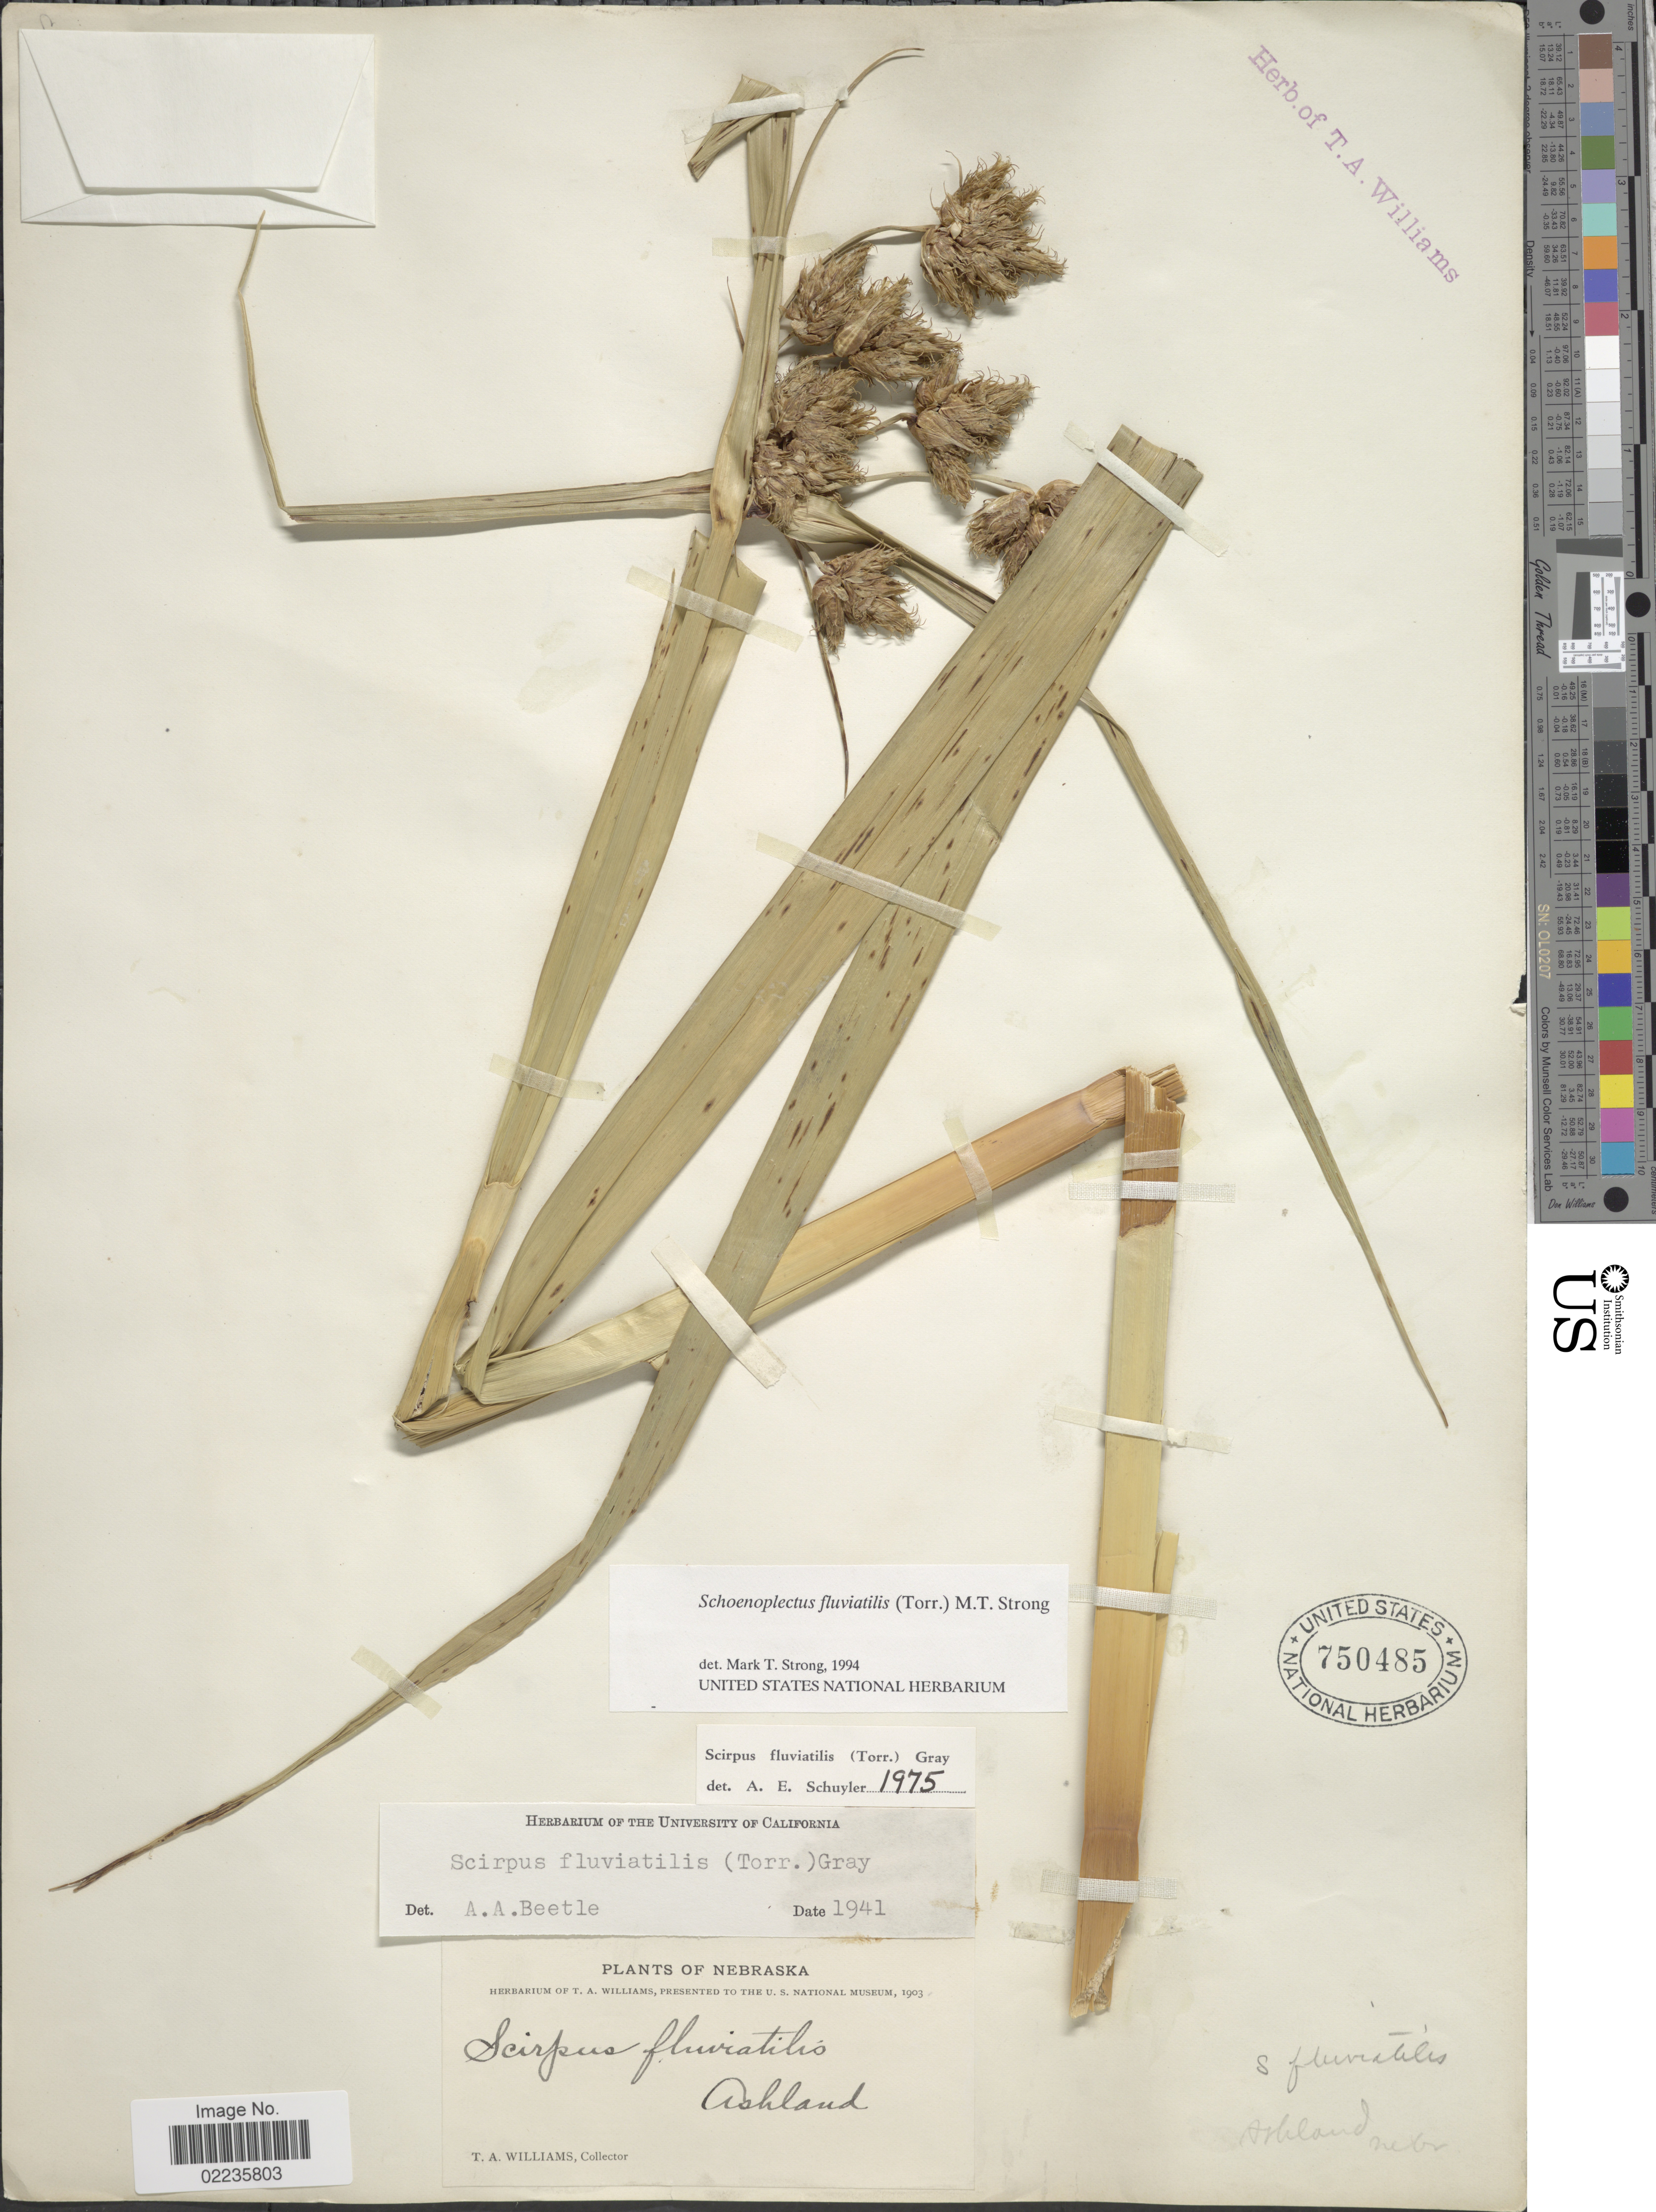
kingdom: Plantae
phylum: Tracheophyta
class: Liliopsida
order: Poales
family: Cyperaceae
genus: Bolboschoenus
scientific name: Bolboschoenus fluviatilis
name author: (Torr.) Soják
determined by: Strong, M. T., (US), Smithsonian Institution - National Museum of Natural History (UNITED STATES)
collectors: T. A. Williams (herbarium)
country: United States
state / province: Nebraska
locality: Ashland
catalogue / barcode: US 750485